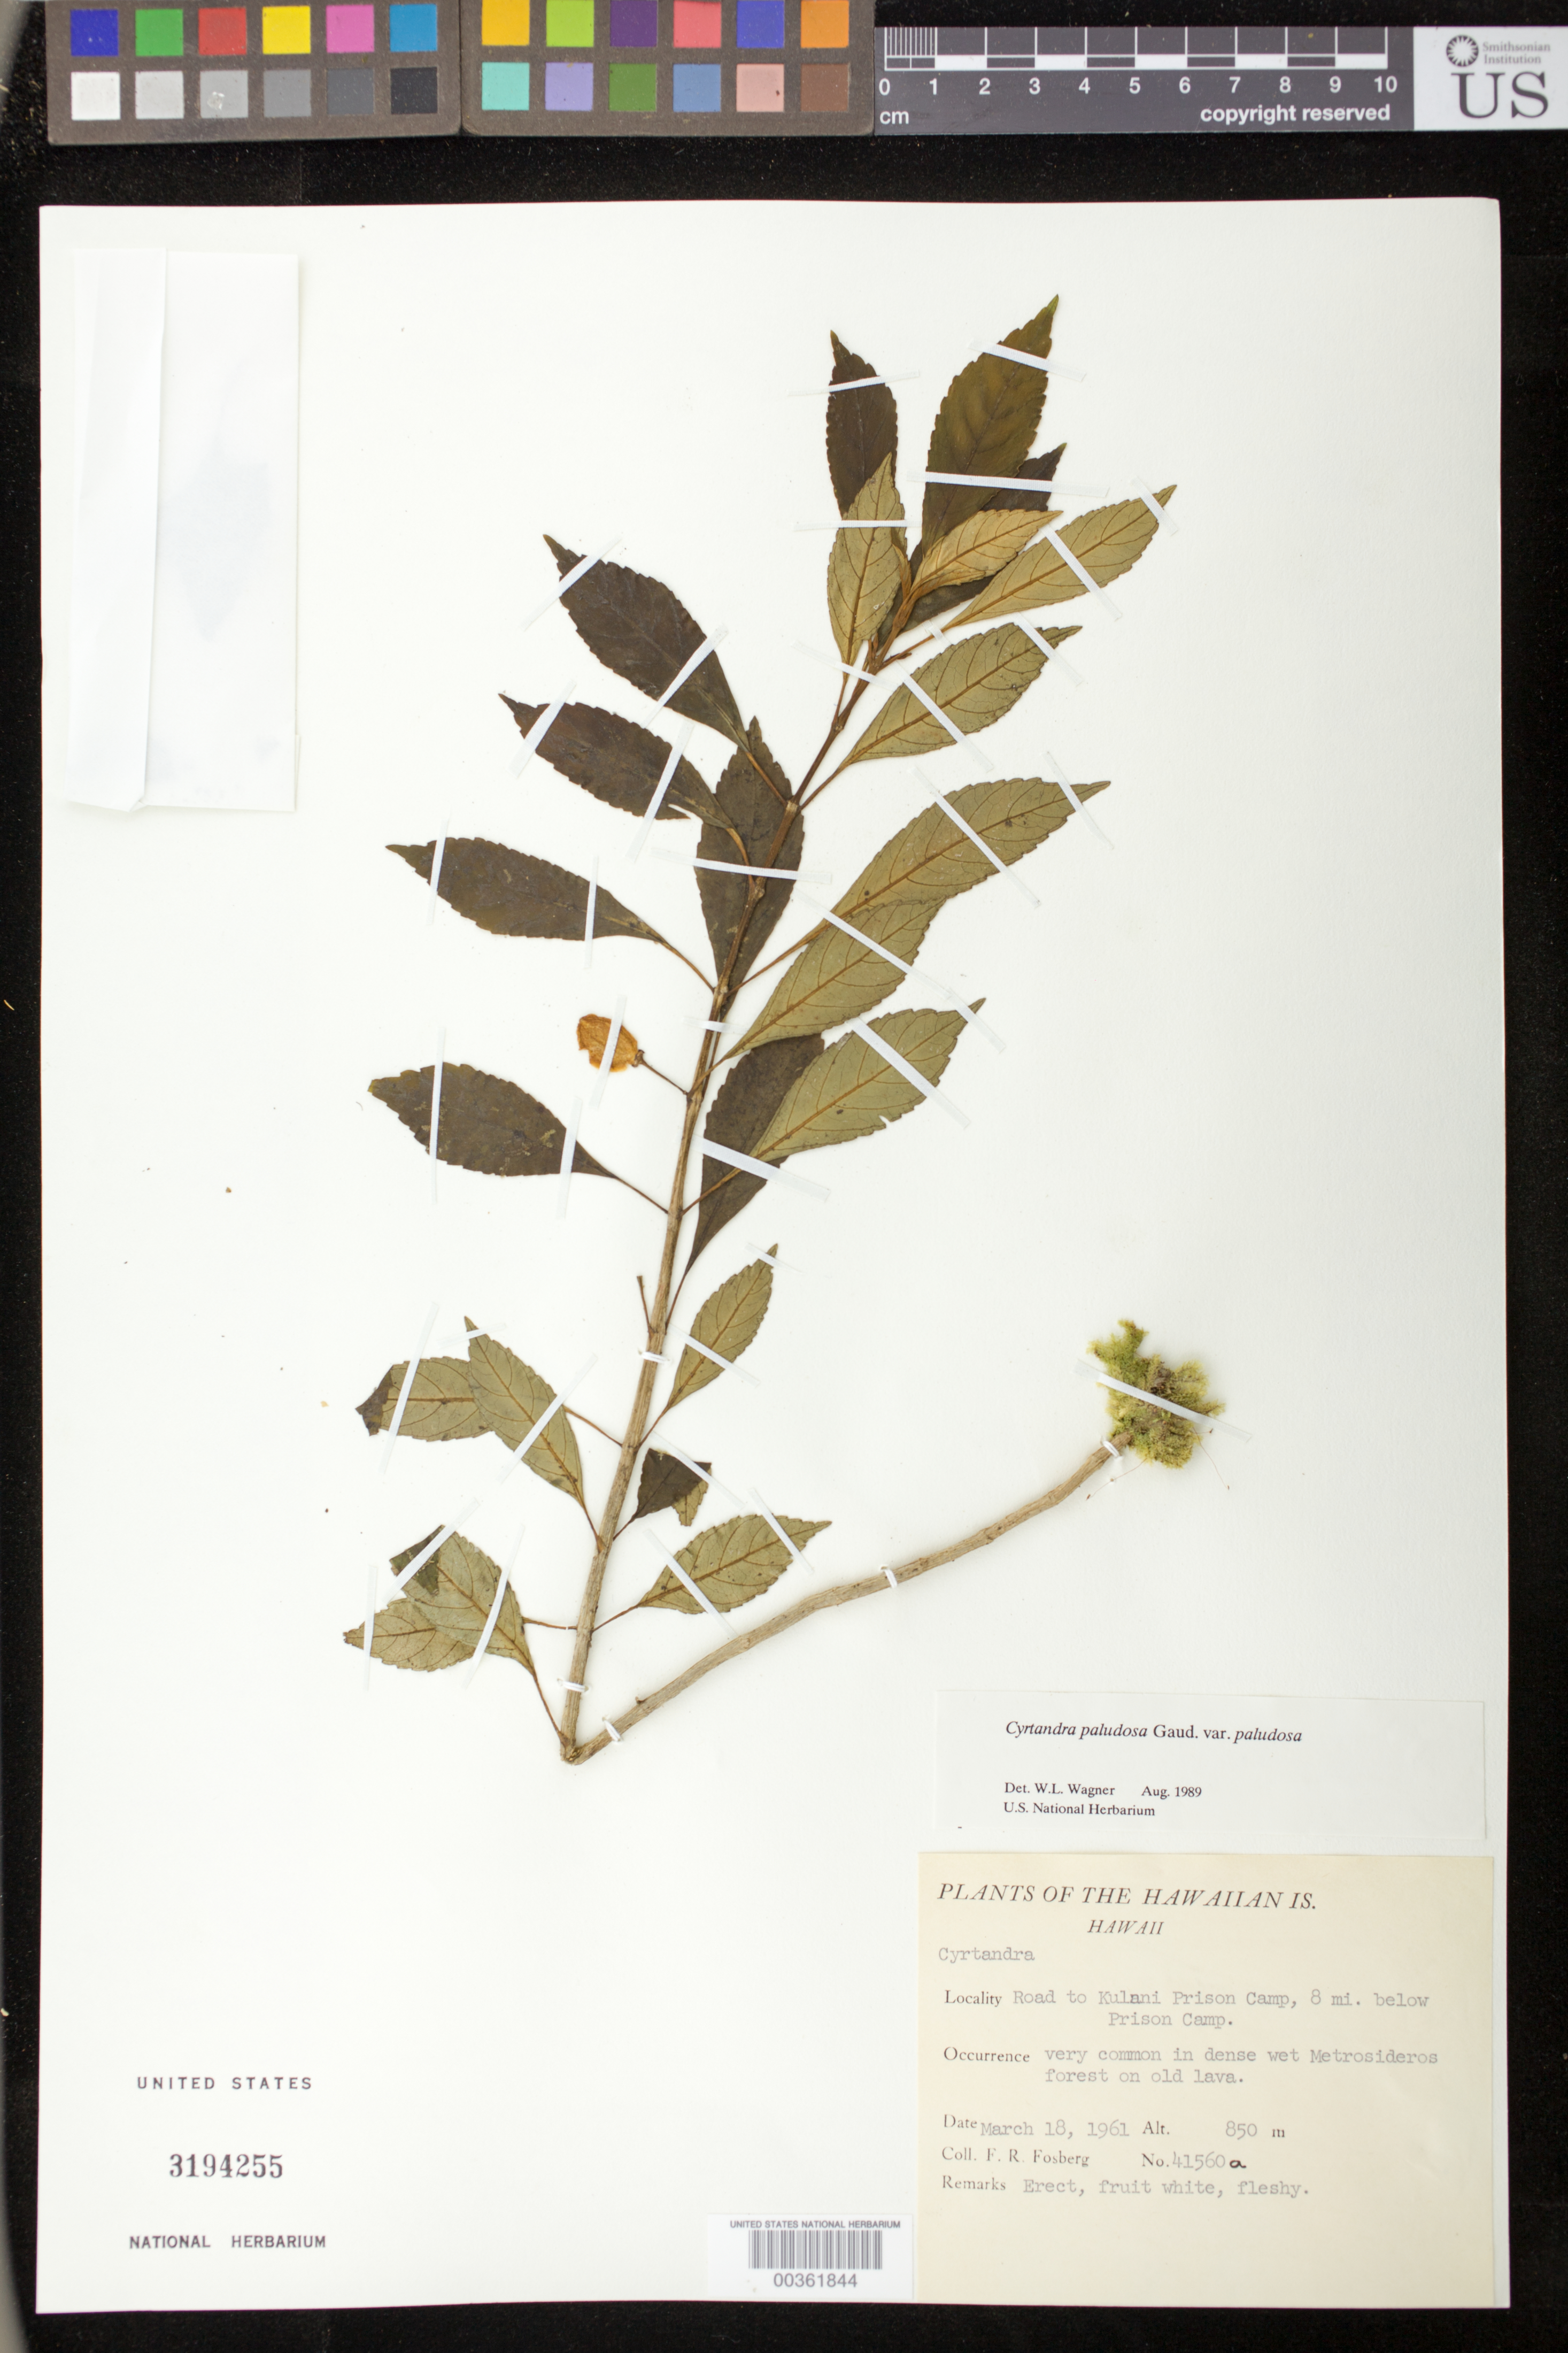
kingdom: Plantae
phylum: Tracheophyta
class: Magnoliopsida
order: Lamiales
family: Gesneriaceae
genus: Cyrtandra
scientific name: Cyrtandra paludosa var. paludosa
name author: Gaudich.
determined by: Wagner, W. L., (BOT), Smithsonian Institution - National Museum of Natural History (UNITED STATES)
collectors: F. R. Fosberg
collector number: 41560 A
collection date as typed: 18 Mar 1961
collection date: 1961-03-18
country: United States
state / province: Hawaii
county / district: Hawaii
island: Hawaii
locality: Hawaii co., road to Kulani Prison camp, 8 mi. below prison camp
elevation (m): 850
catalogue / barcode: US 3194255